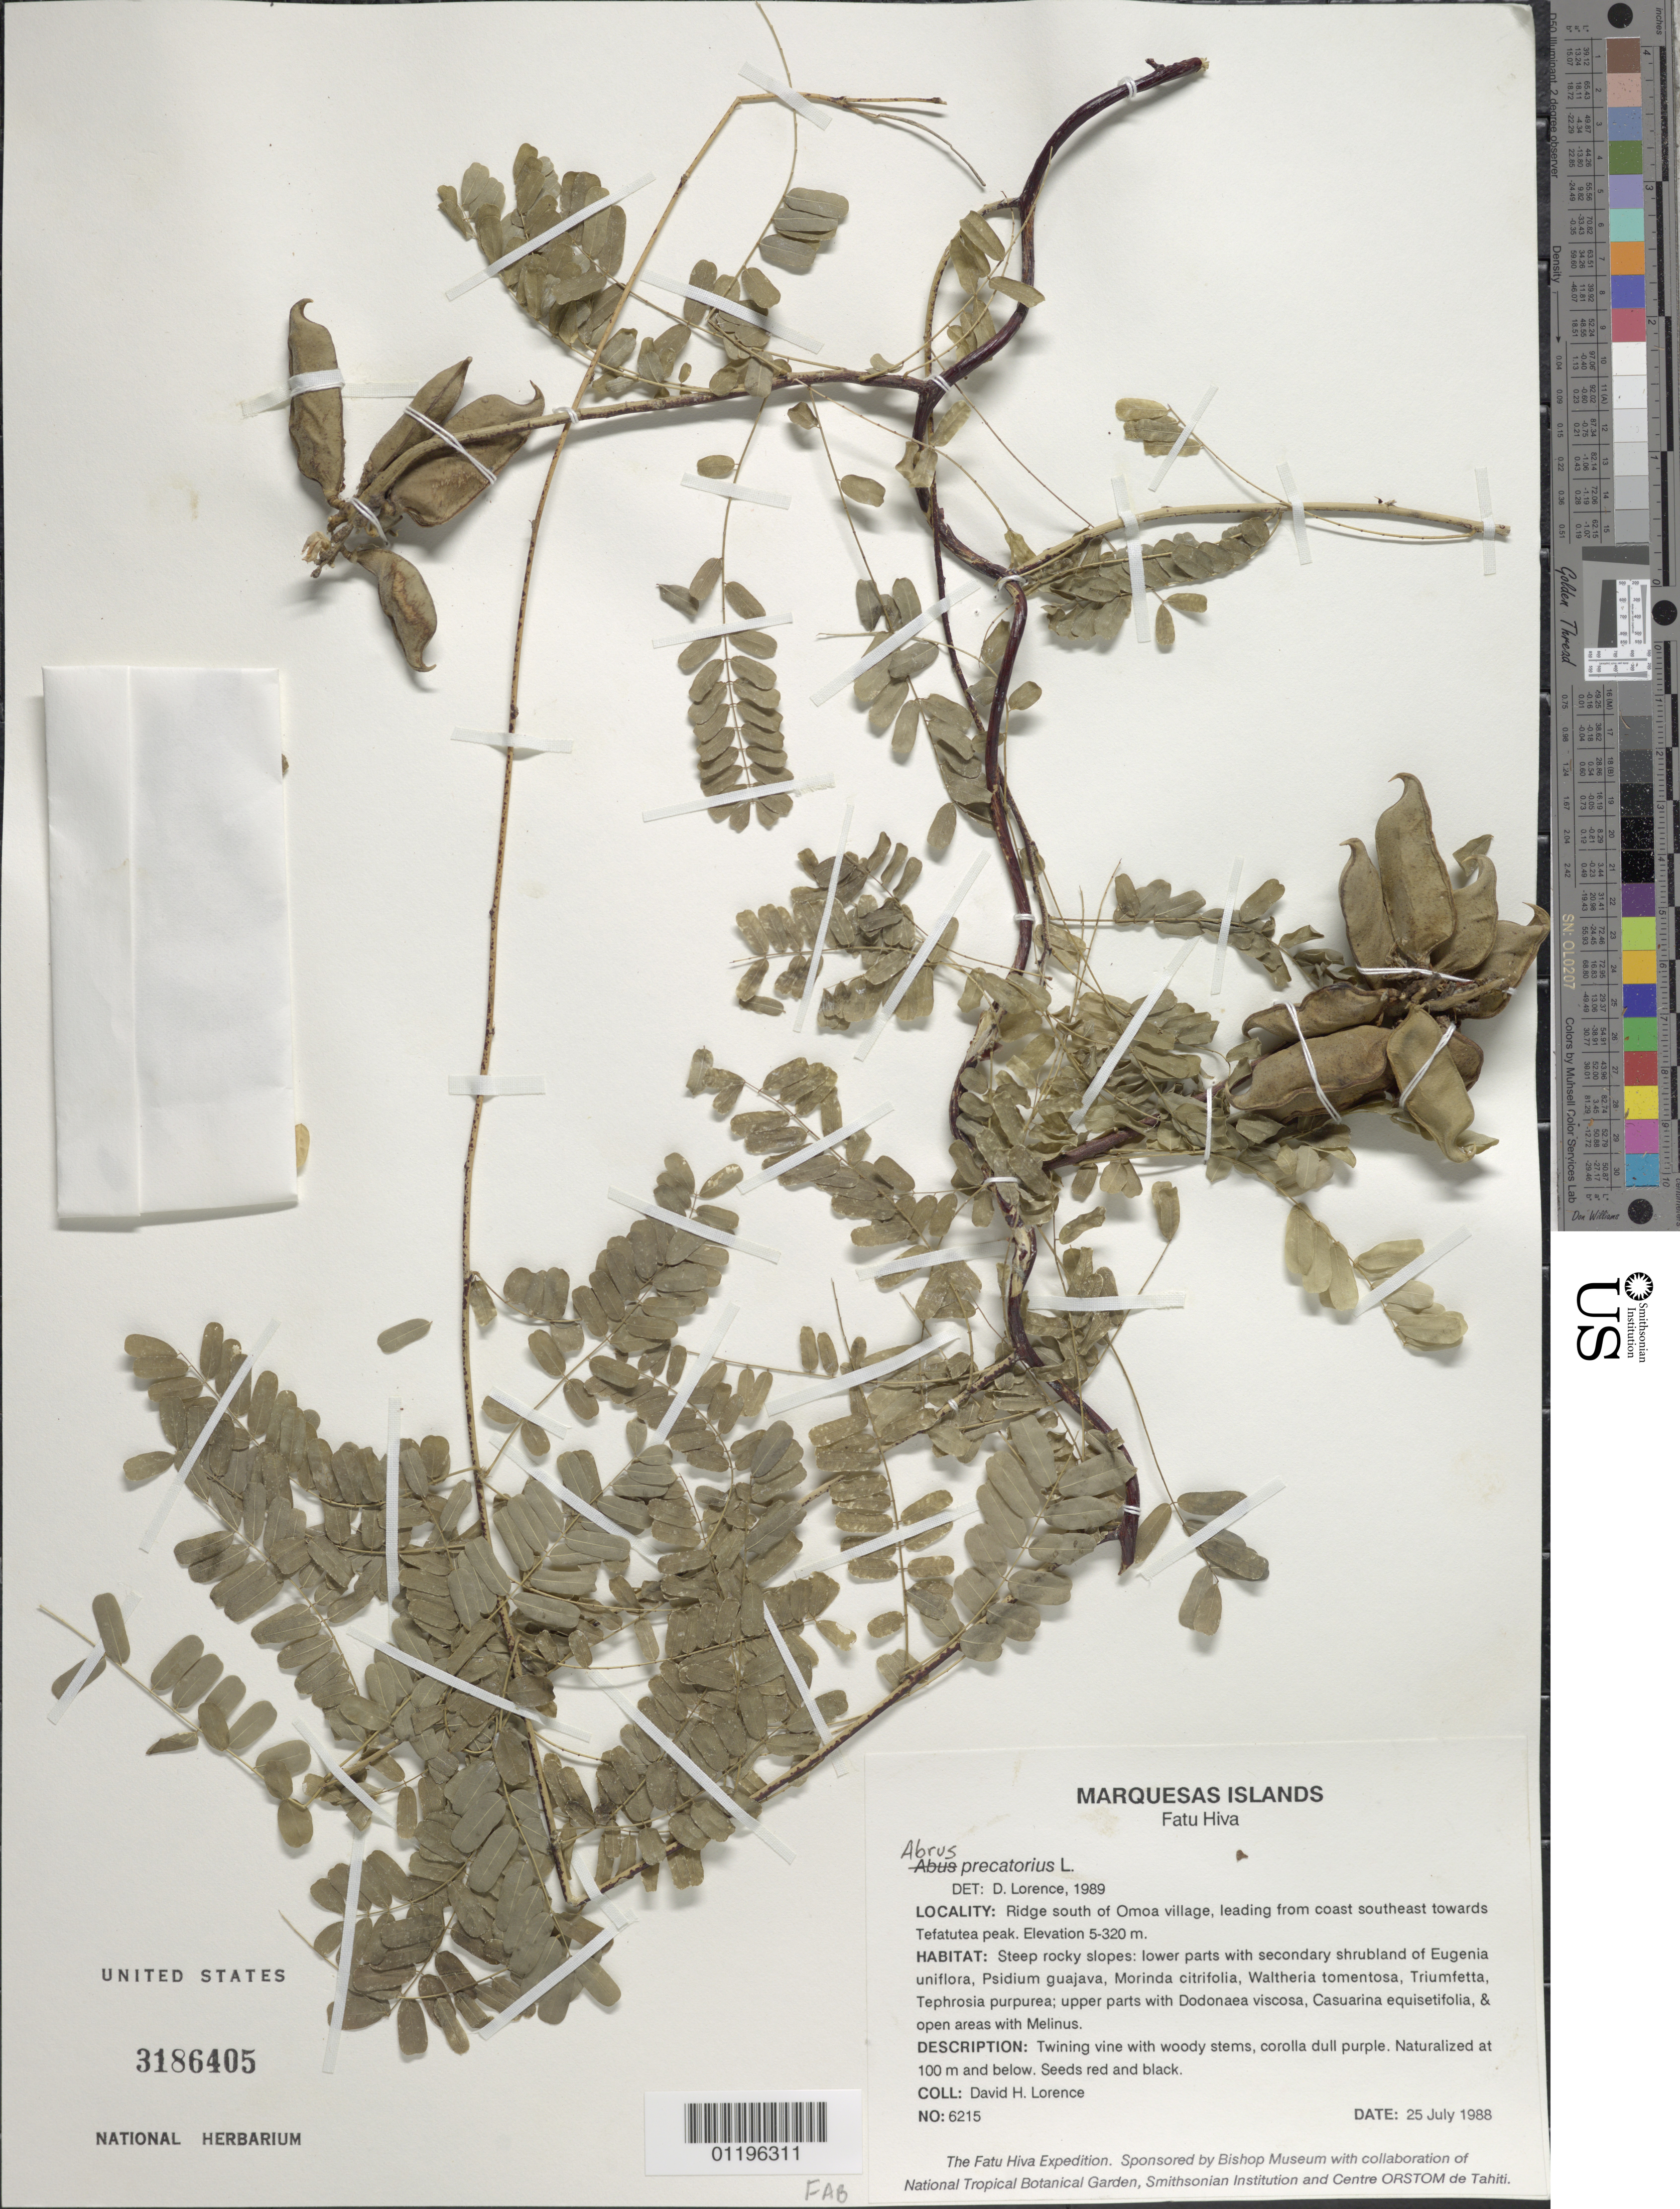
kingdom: Plantae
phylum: Tracheophyta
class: Magnoliopsida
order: Fabales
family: Fabaceae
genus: Abrus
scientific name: Abrus precatorius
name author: L.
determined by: Lorence, David H., (PTBG), National Tropical Botanical Garden (UNITED STATES)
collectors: D. Lorence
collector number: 6215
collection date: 1988-07-25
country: French Polynesia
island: Fatu Hiva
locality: Ridge S of 'Omo'a village, leading from coast SE towards Tefatutea peak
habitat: Steep rocky slopes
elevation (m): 5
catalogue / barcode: US 3186405